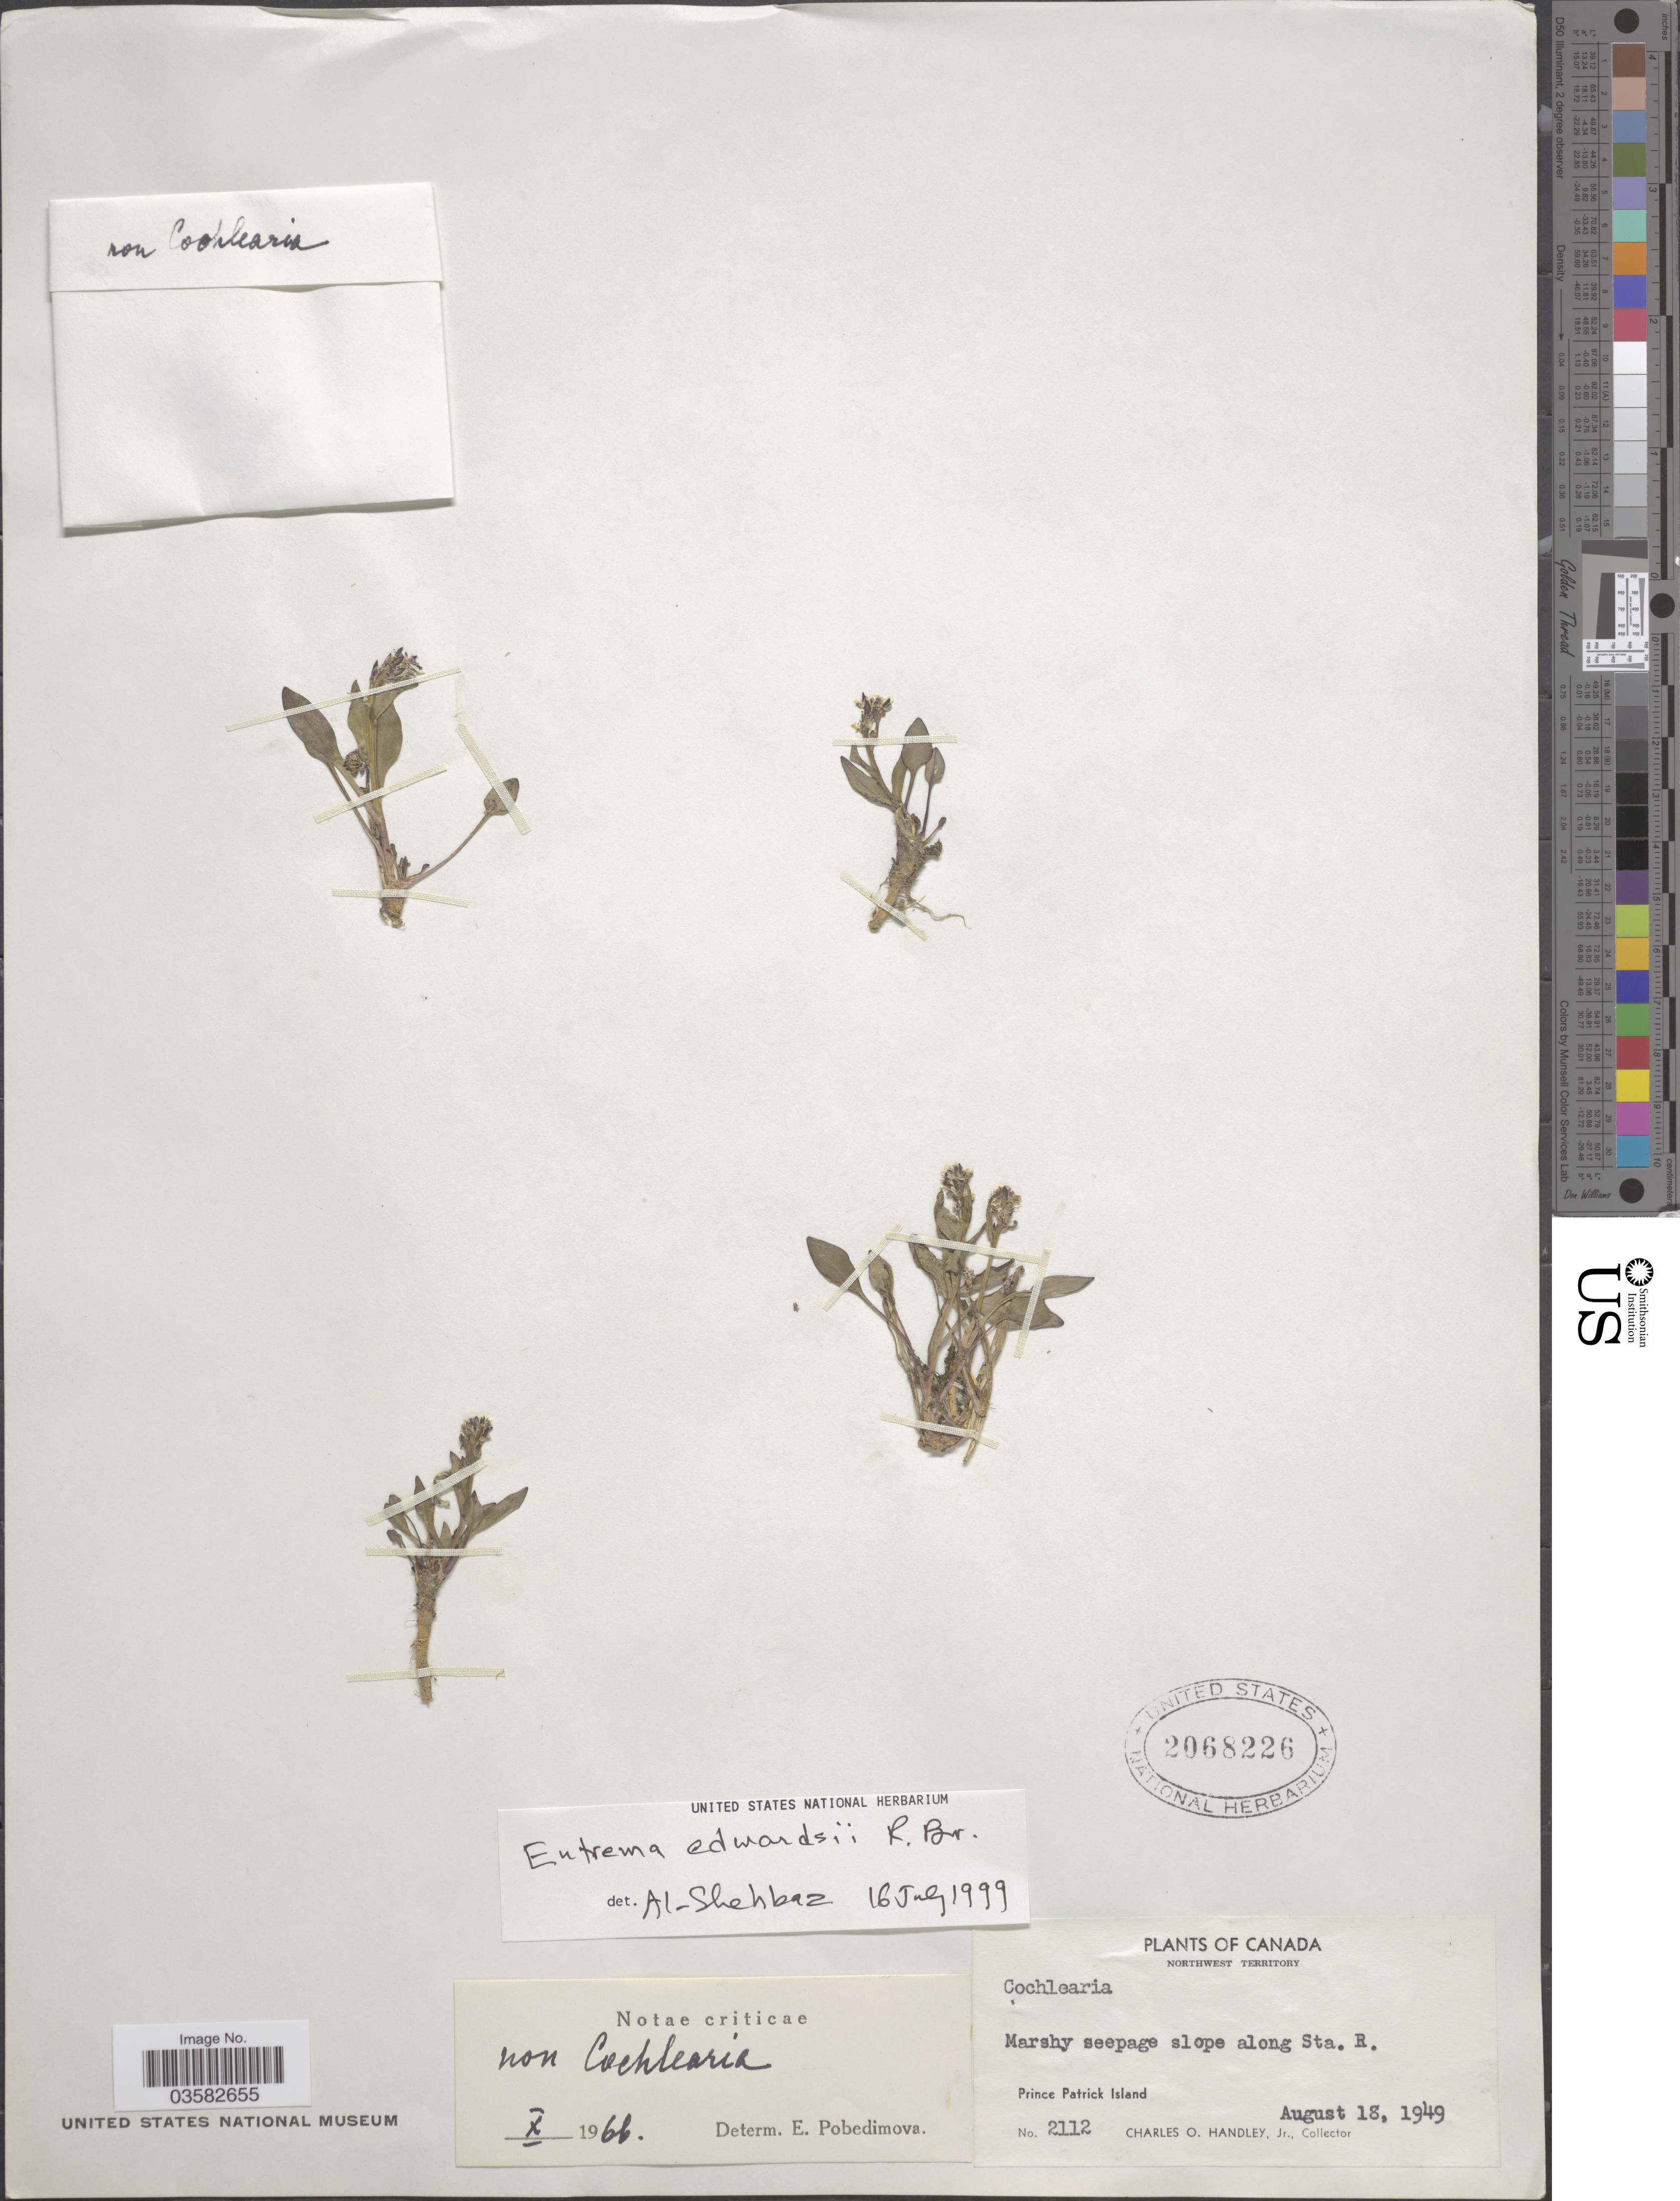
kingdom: Plantae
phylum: Tracheophyta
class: Magnoliopsida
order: Brassicales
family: Brassicaceae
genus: Eutrema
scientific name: Eutrema edwardsii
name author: R. Br.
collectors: C. Handley Jr.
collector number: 2112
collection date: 1949-08-18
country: Canada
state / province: Northwest Territories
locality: Marshy seepage slope along Sta. R. Prince Patrick Island.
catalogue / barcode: US 2068226